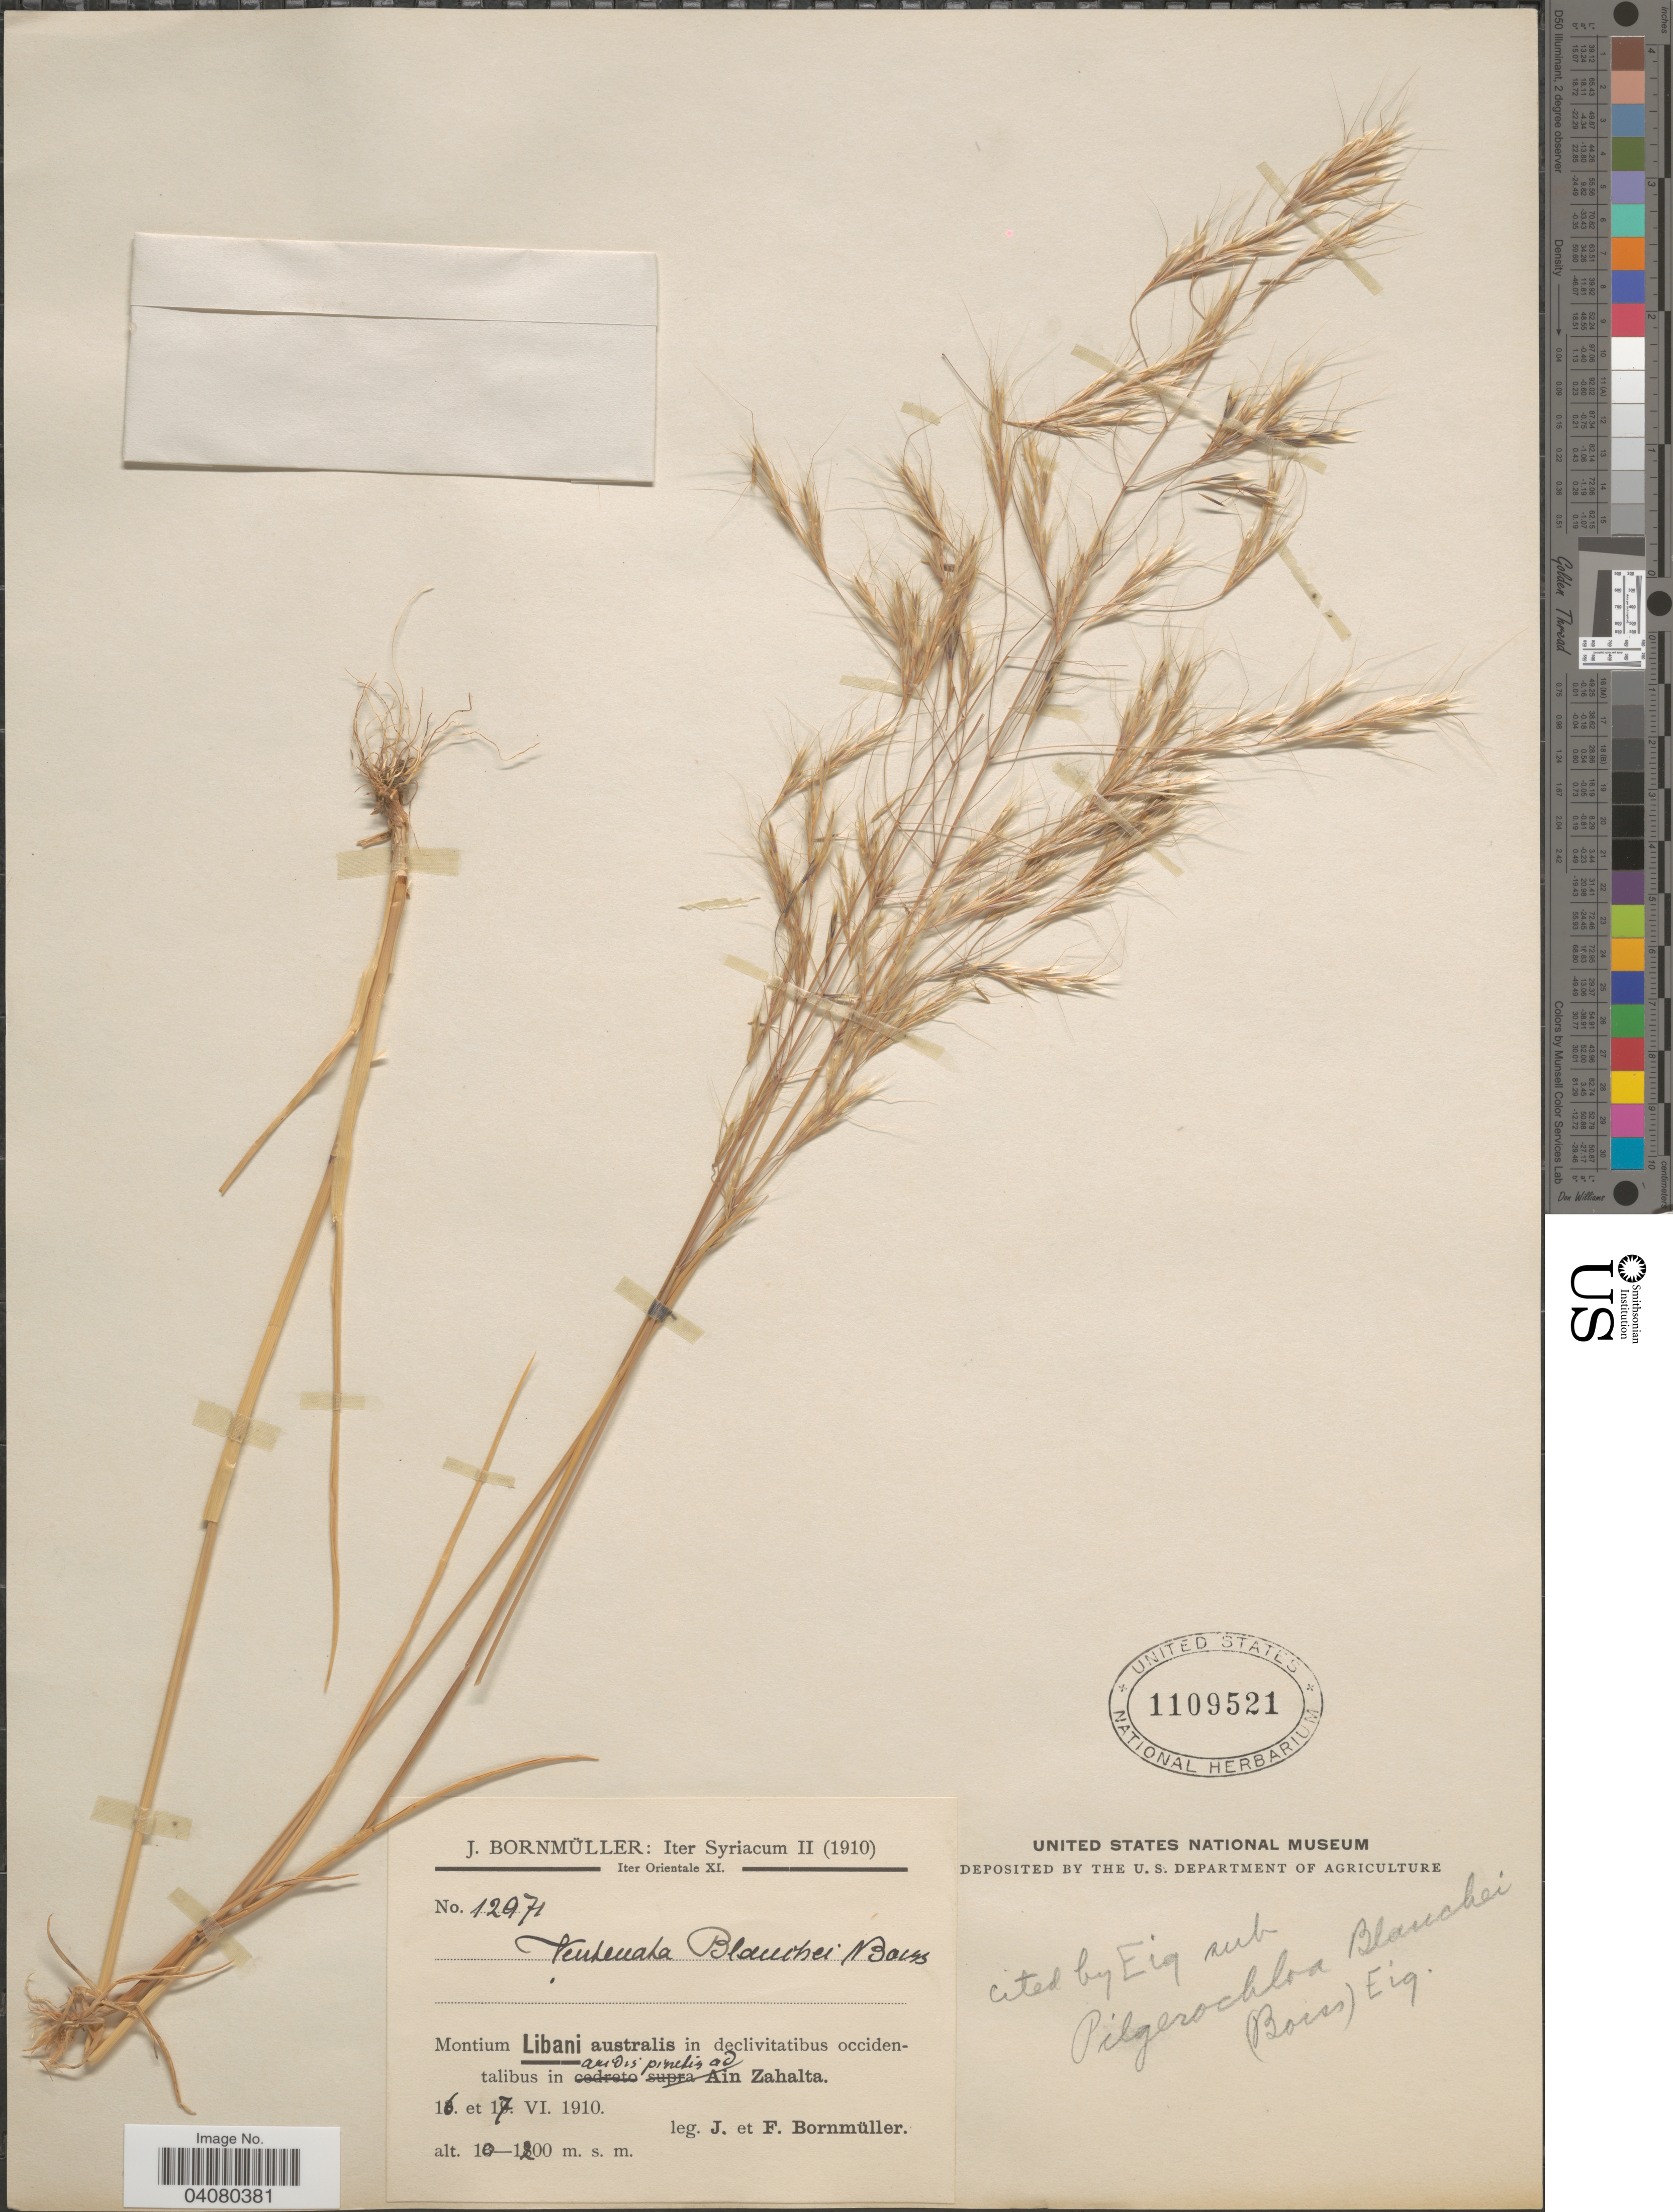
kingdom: Plantae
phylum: Tracheophyta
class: Liliopsida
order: Poales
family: Poaceae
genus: Ventenata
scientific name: Ventenata blanchei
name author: Boiss.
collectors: J. Bornmüller & F. Bornmüller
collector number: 12971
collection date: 1910-06-16/1910-06-17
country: Syria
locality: Iter Syriacum II (1910). Iter Orientale XI. Montium Libani australis in declivitatibus occidentalibus in aridis pinetis ad Ain Zahalta.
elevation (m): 1000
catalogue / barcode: US 1109521